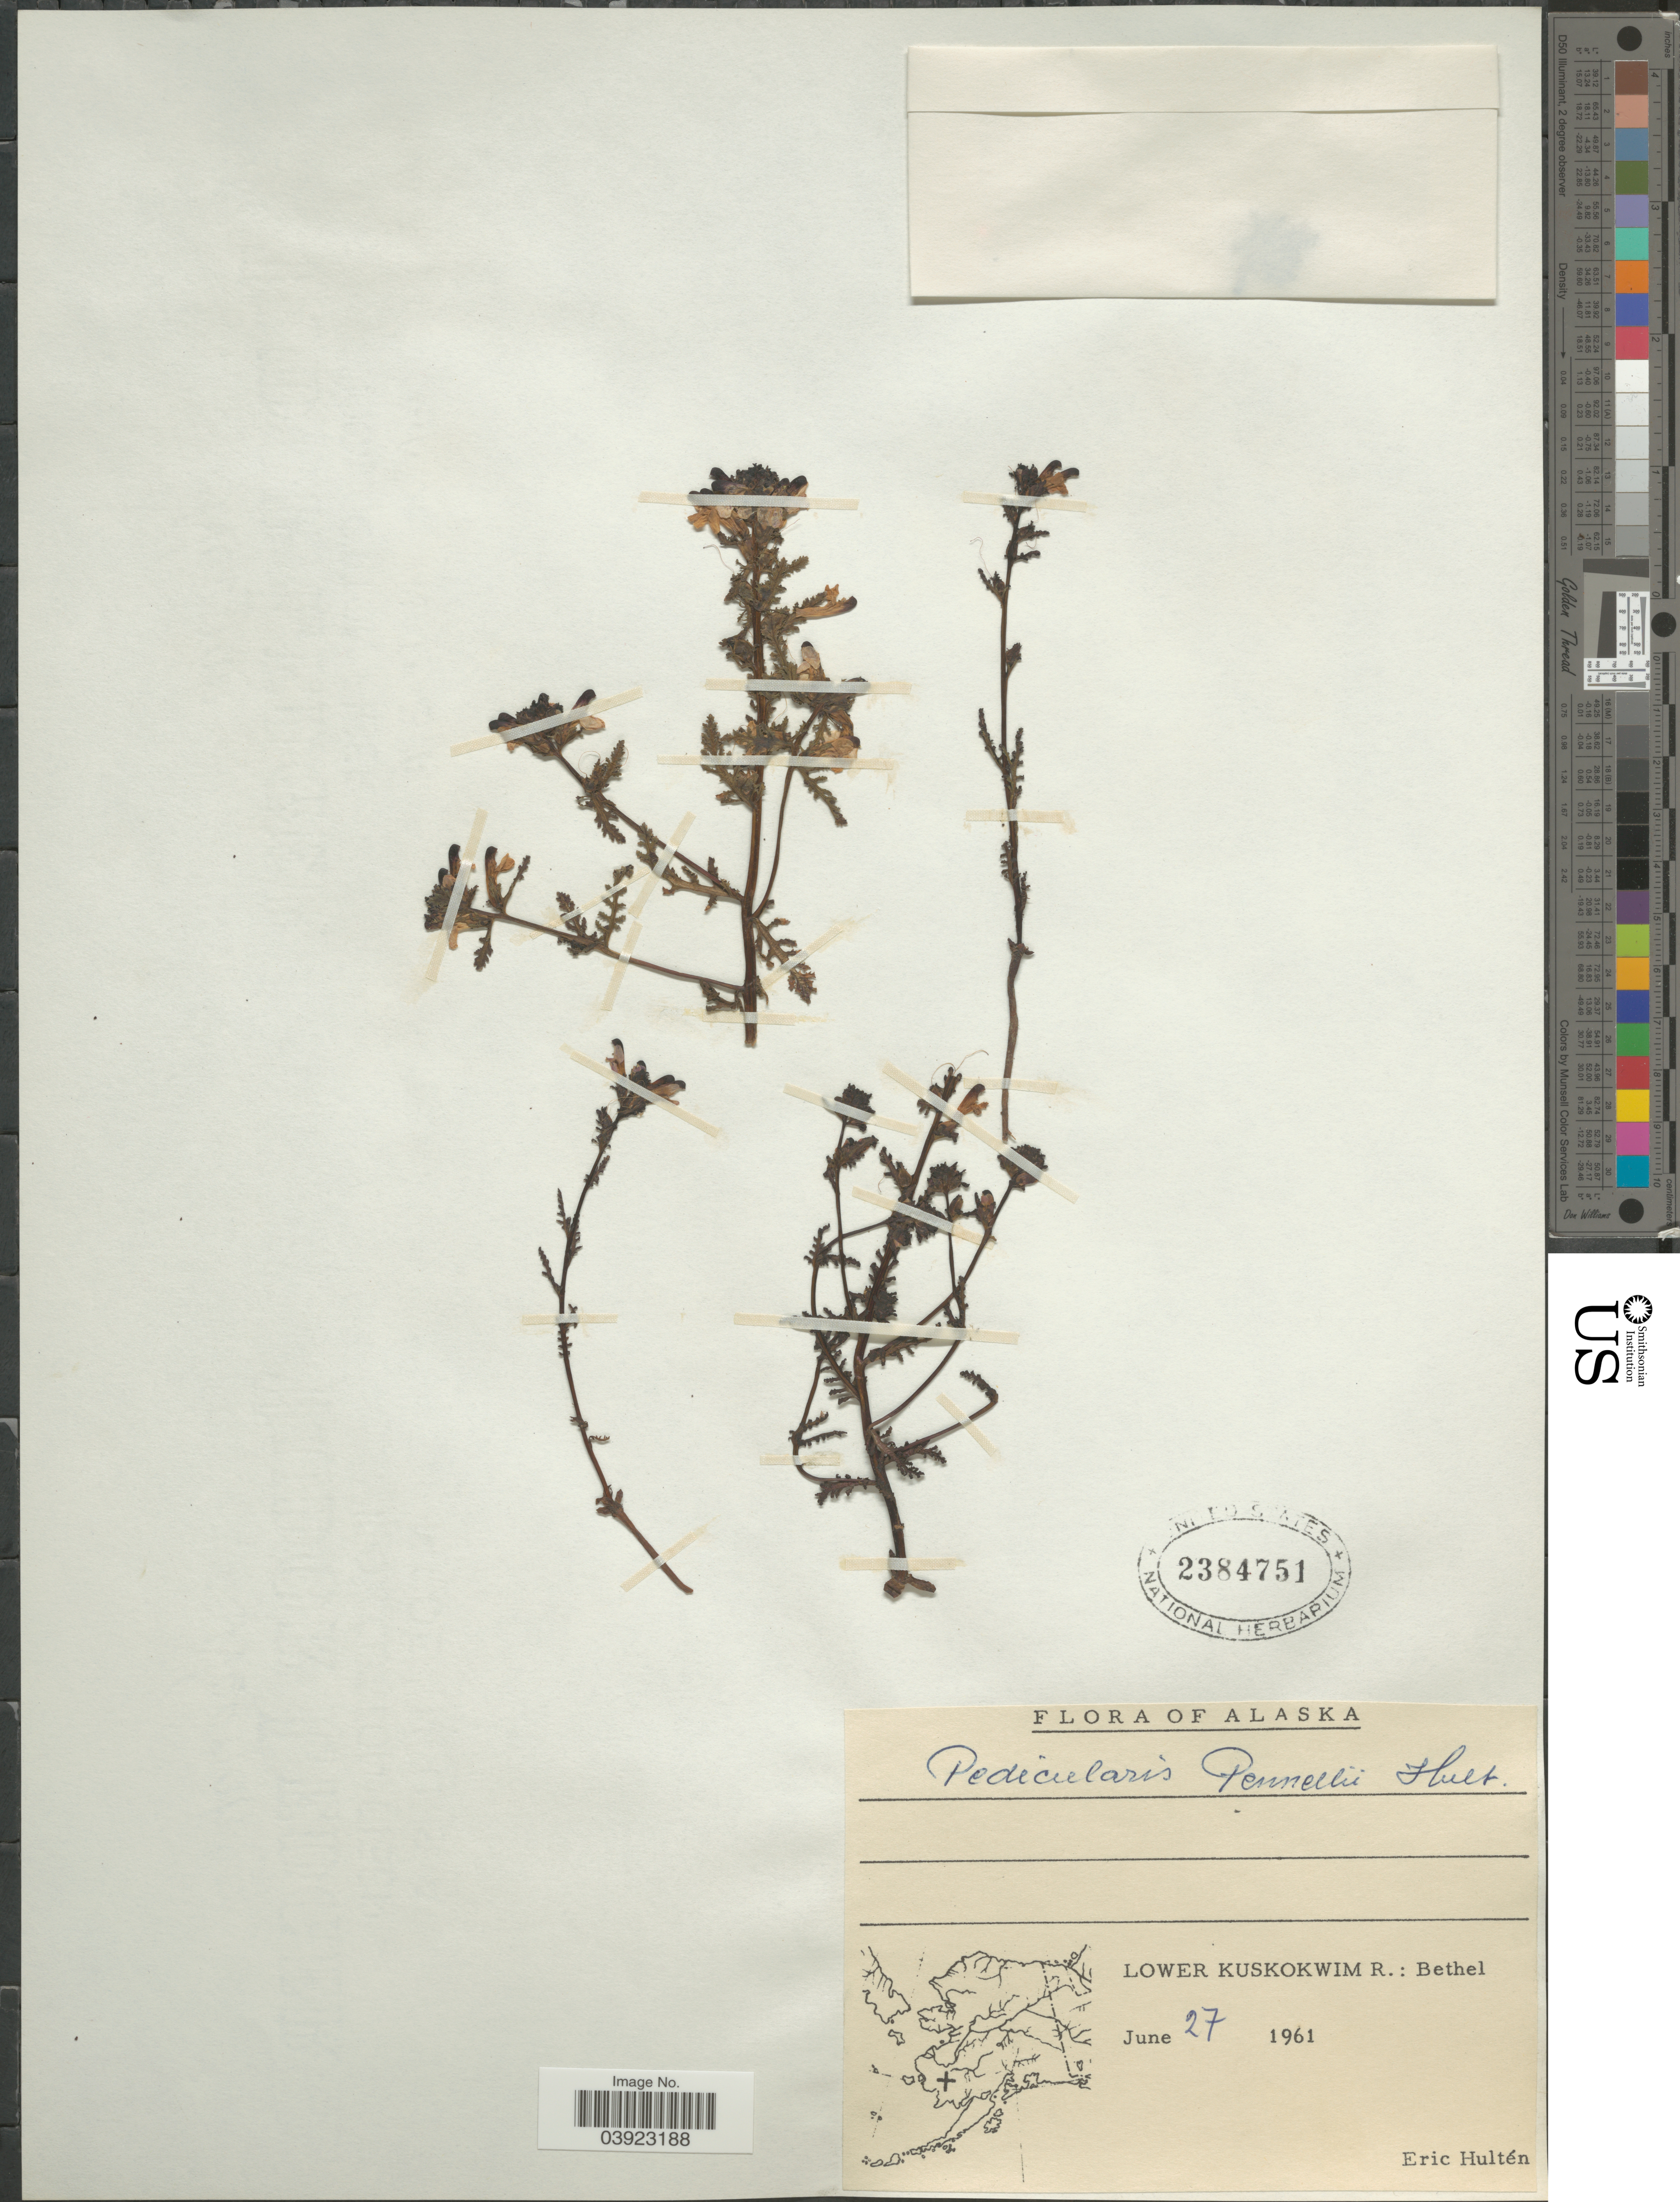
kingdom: Plantae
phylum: Tracheophyta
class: Magnoliopsida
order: Lamiales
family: Orobanchaceae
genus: Pedicularis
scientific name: Pedicularis pennellii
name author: Hultén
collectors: E. G. Hultén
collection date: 1961-06-27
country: United States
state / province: Alaska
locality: Lower Kuskokwim R.: Bethel.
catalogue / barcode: US 2384751